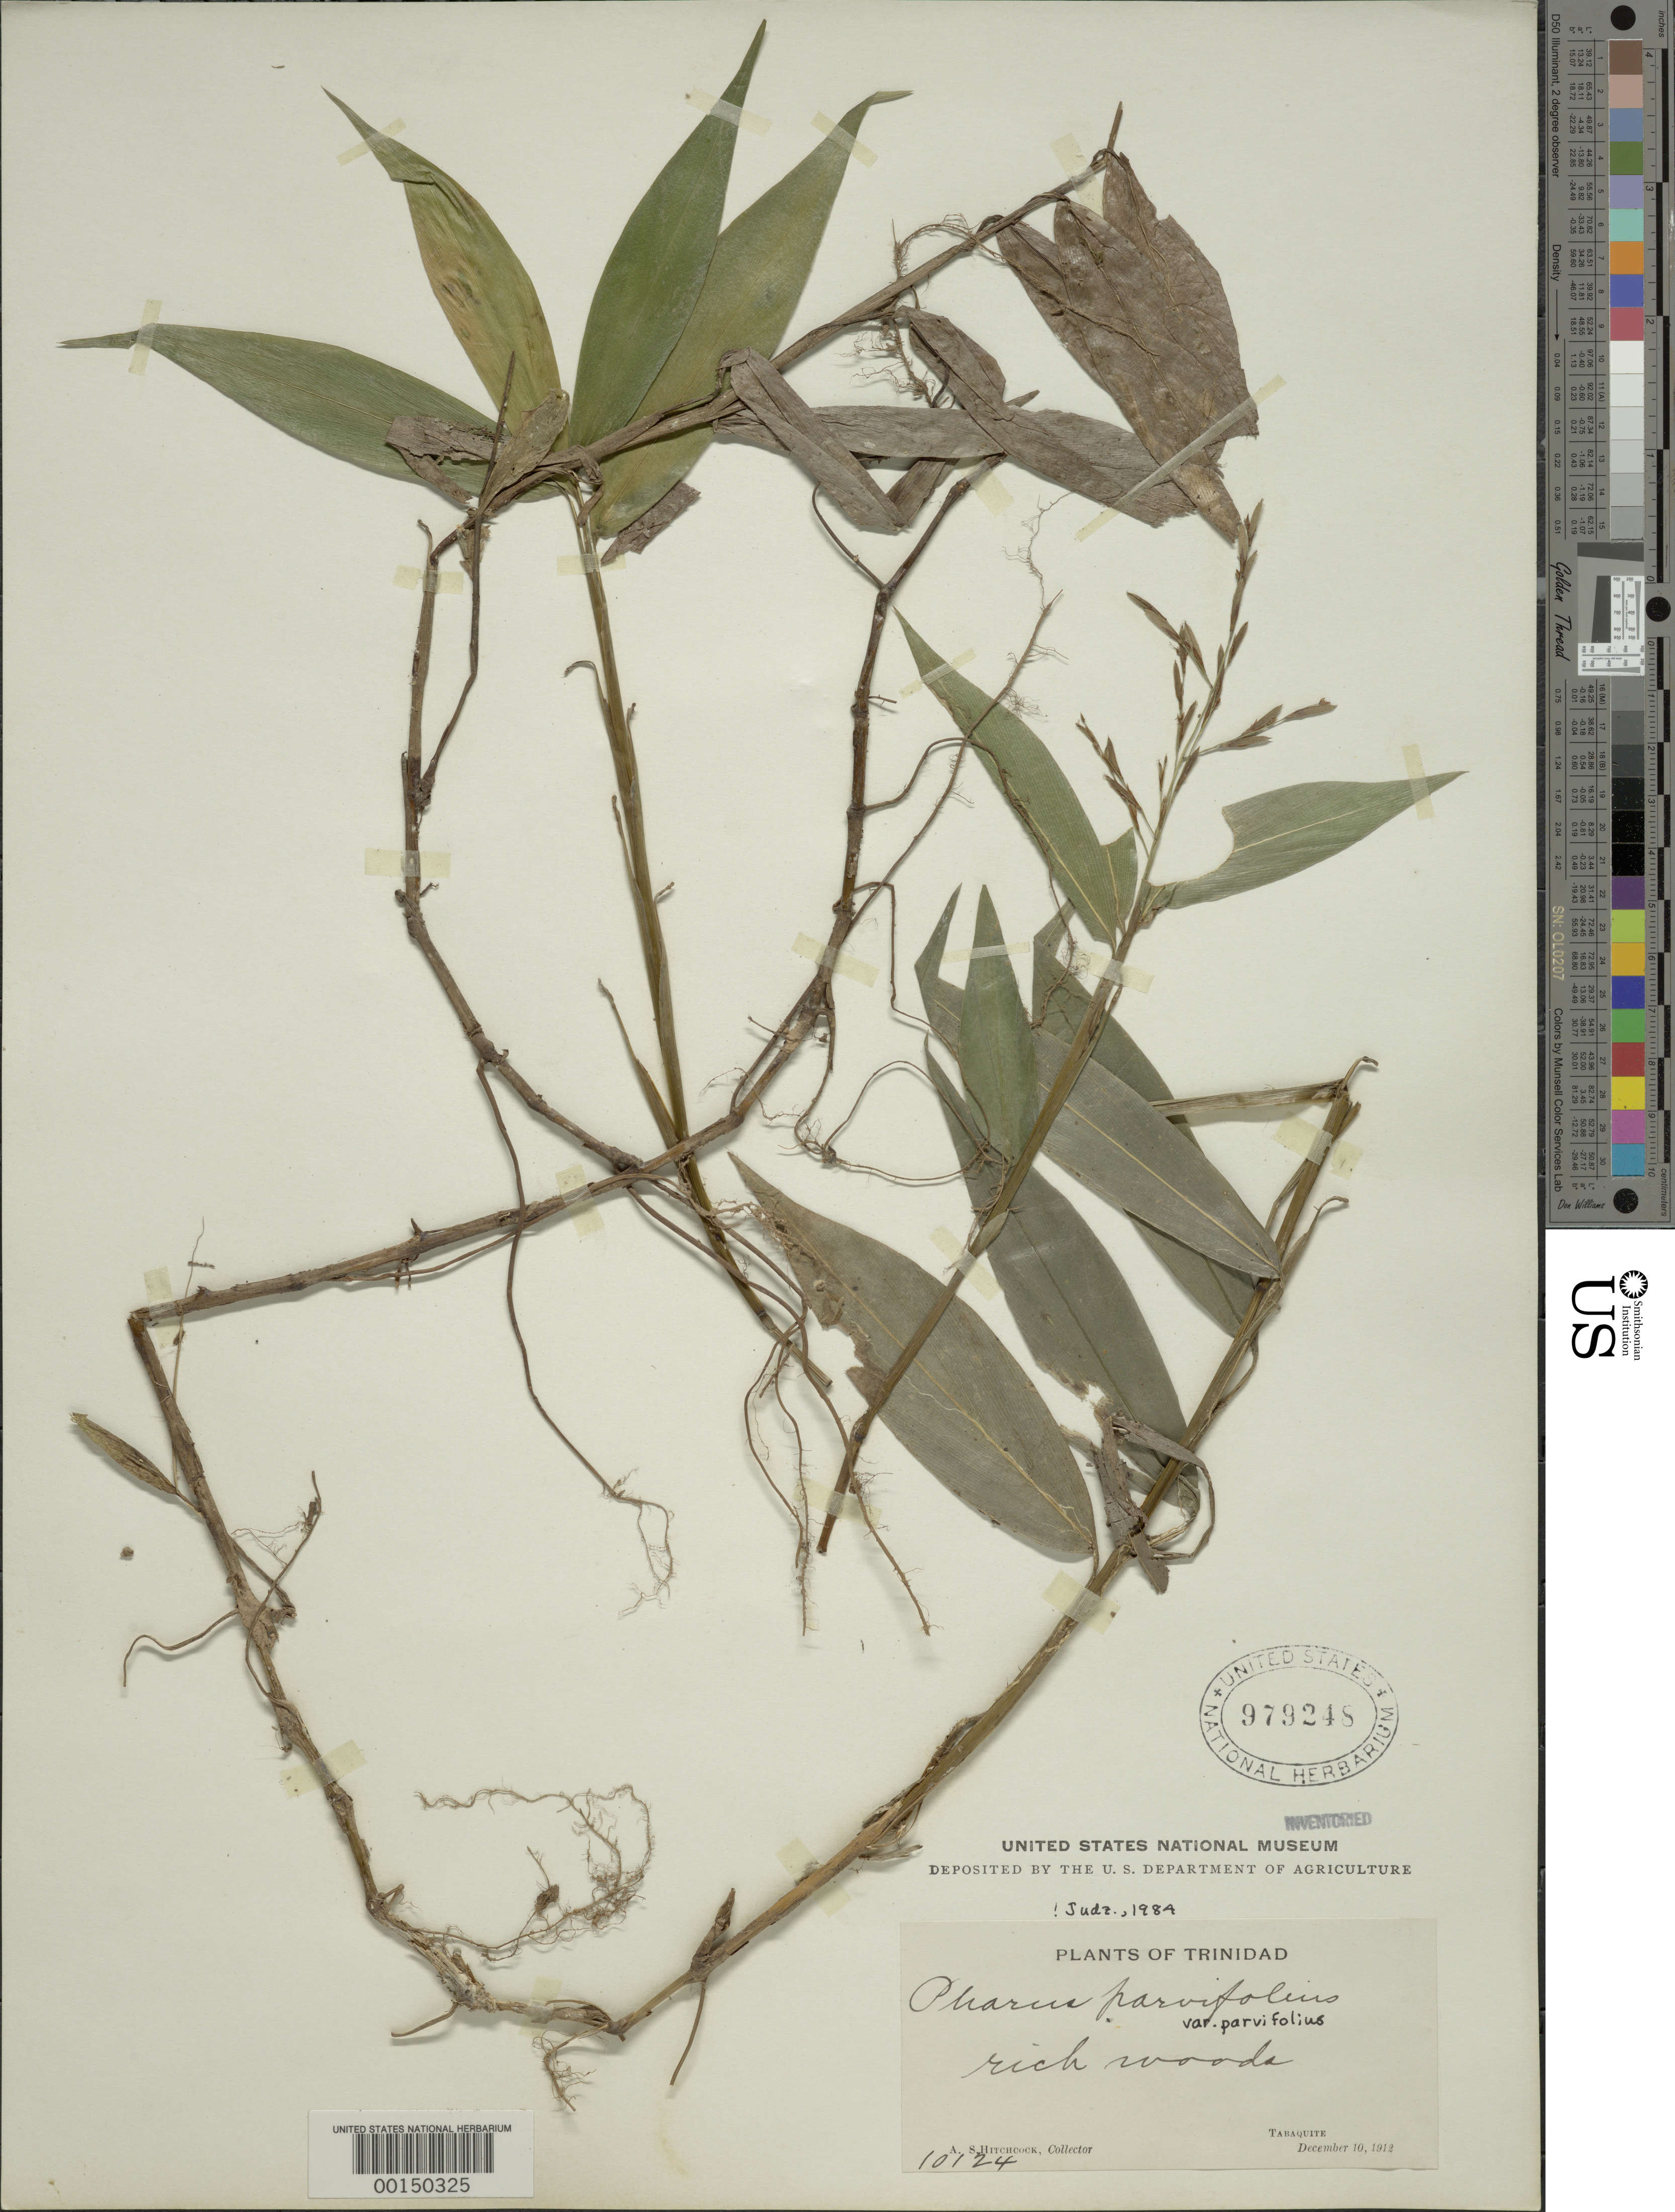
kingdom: Plantae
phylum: Tracheophyta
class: Liliopsida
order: Poales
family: Poaceae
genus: Pharus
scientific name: Pharus parvifolius subsp. parvifolius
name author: Nash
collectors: A. S. Hitchcock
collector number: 10124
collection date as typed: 10 Dec 1912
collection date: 1912-12-10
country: Trinidad and Tobago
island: Trinidad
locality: Tabaquite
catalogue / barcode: US 979248